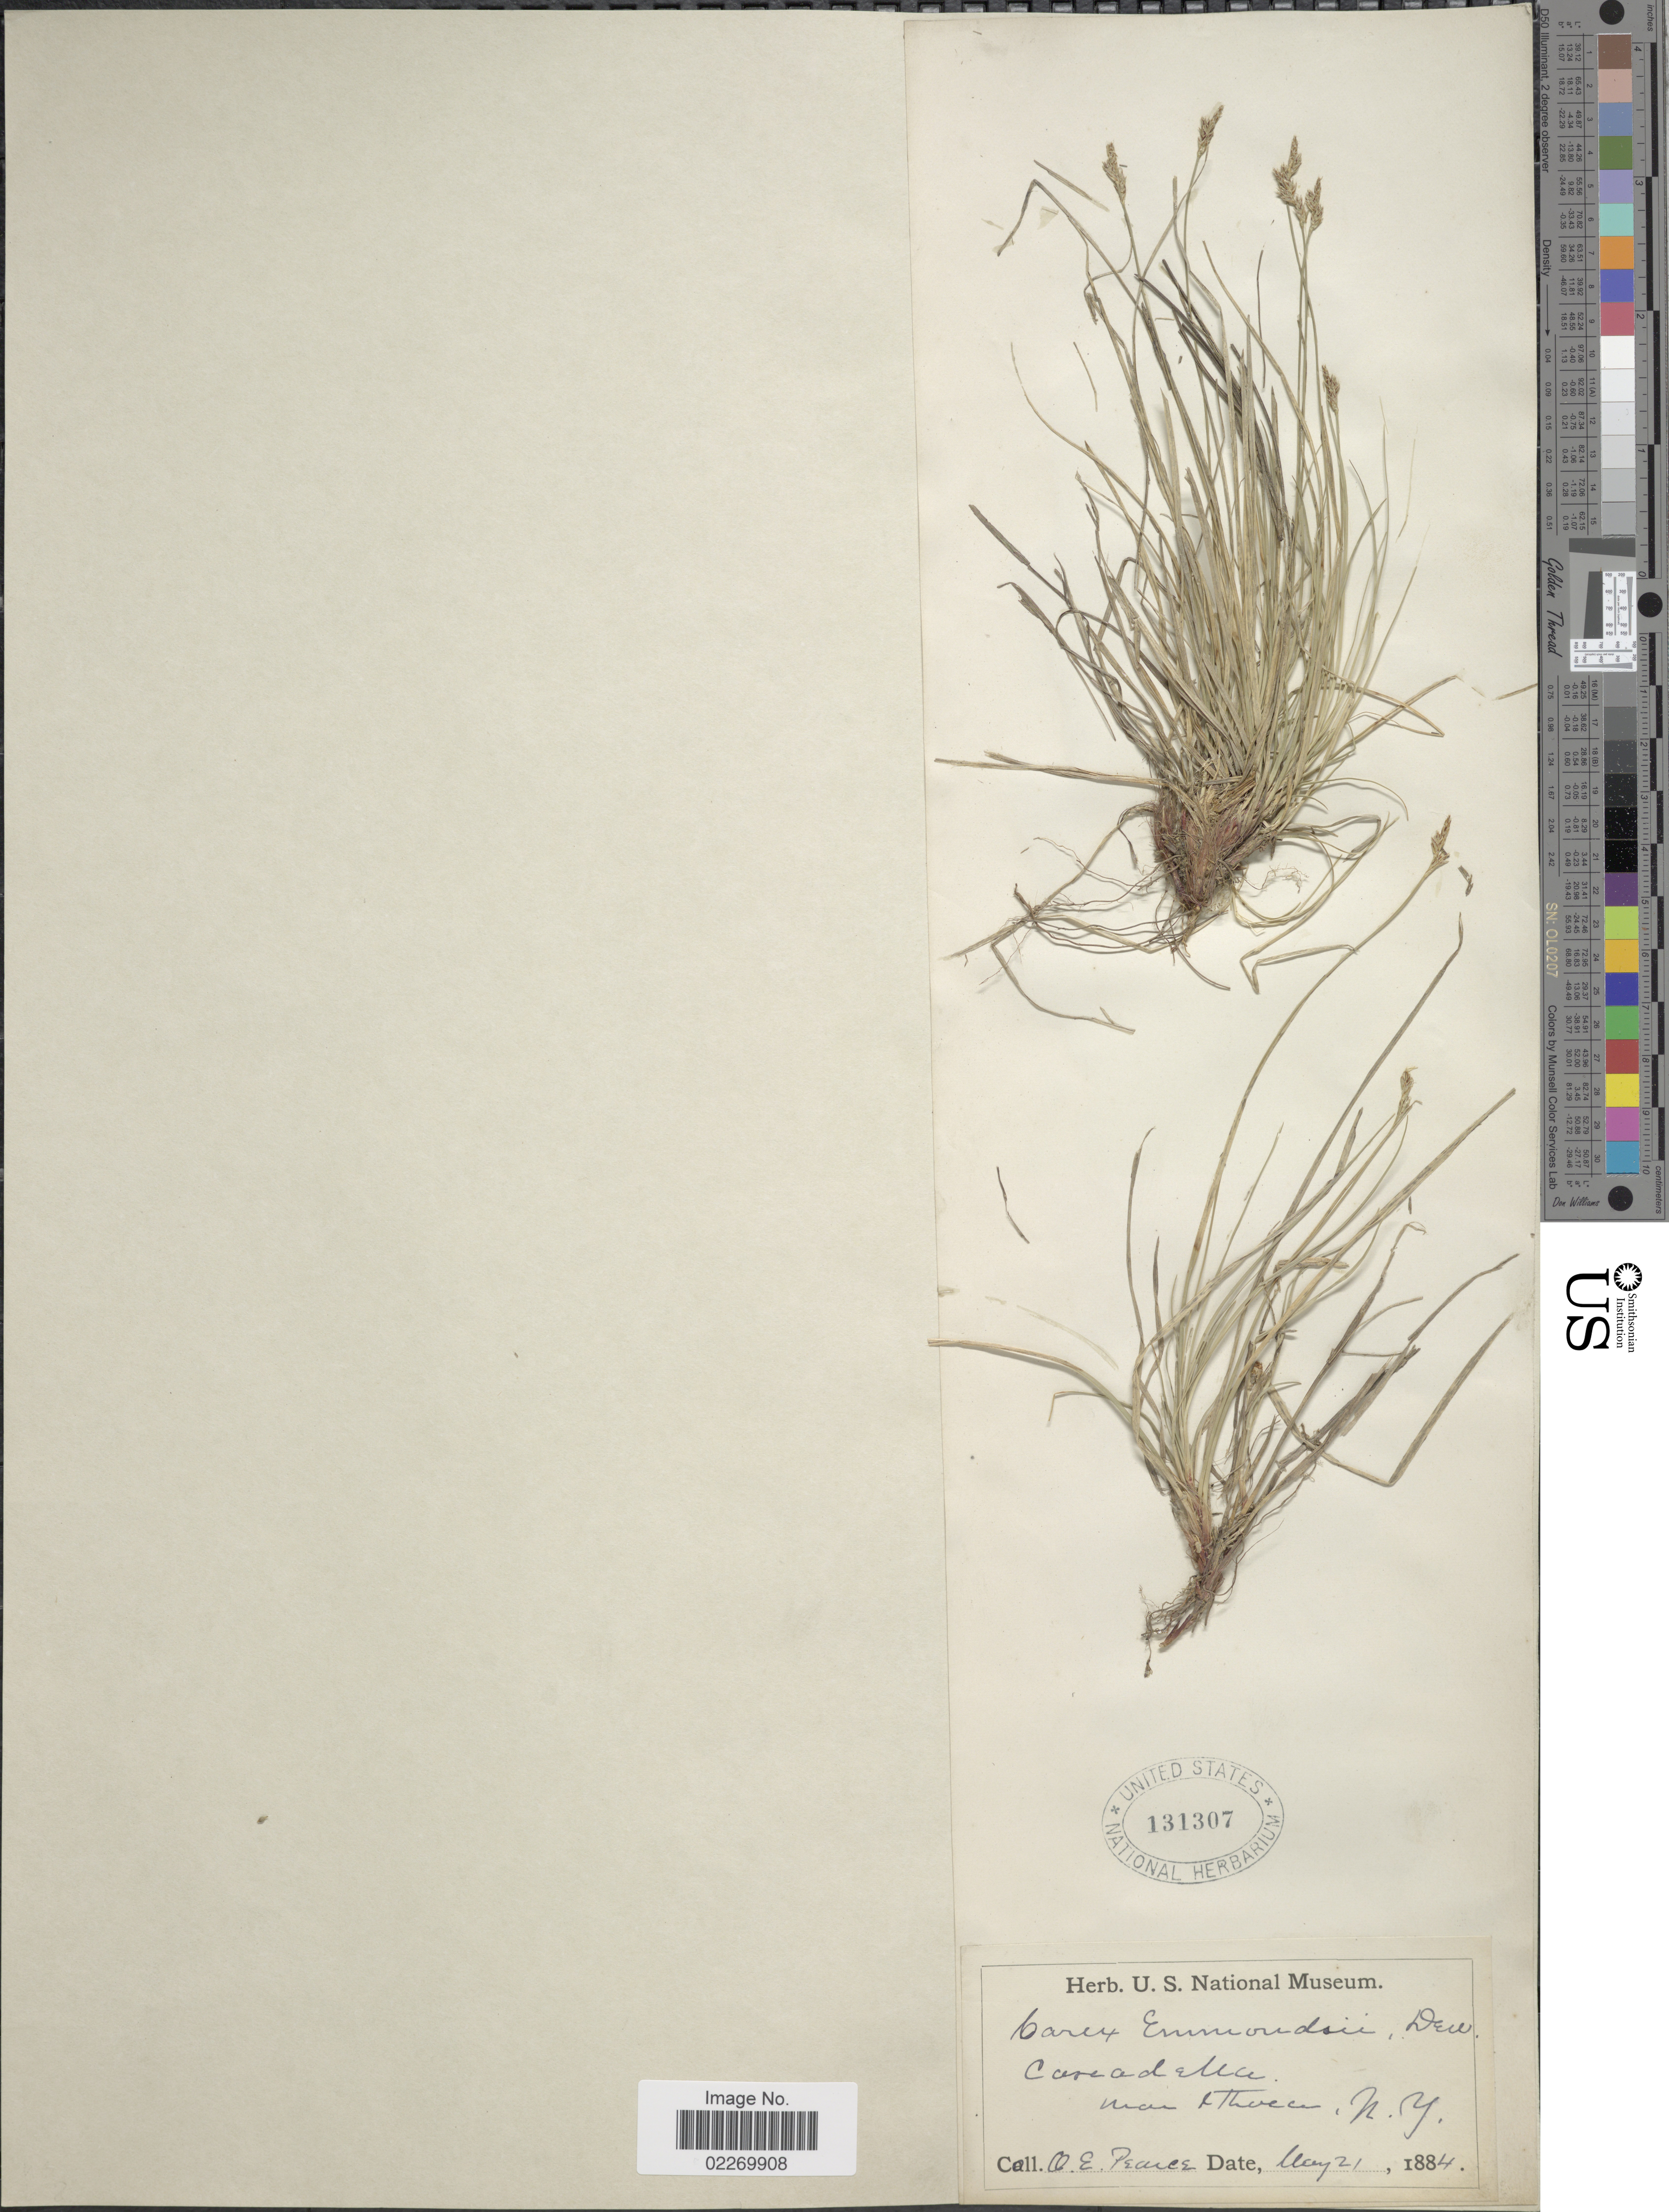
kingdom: Plantae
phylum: Tracheophyta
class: Liliopsida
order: Poales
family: Cyperaceae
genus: Carex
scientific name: Carex emmonsii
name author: Dewey ex Torr.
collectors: O. Pearer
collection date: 1884-05-21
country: United States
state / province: New York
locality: Cascadilla, near Ithaca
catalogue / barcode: US 131307